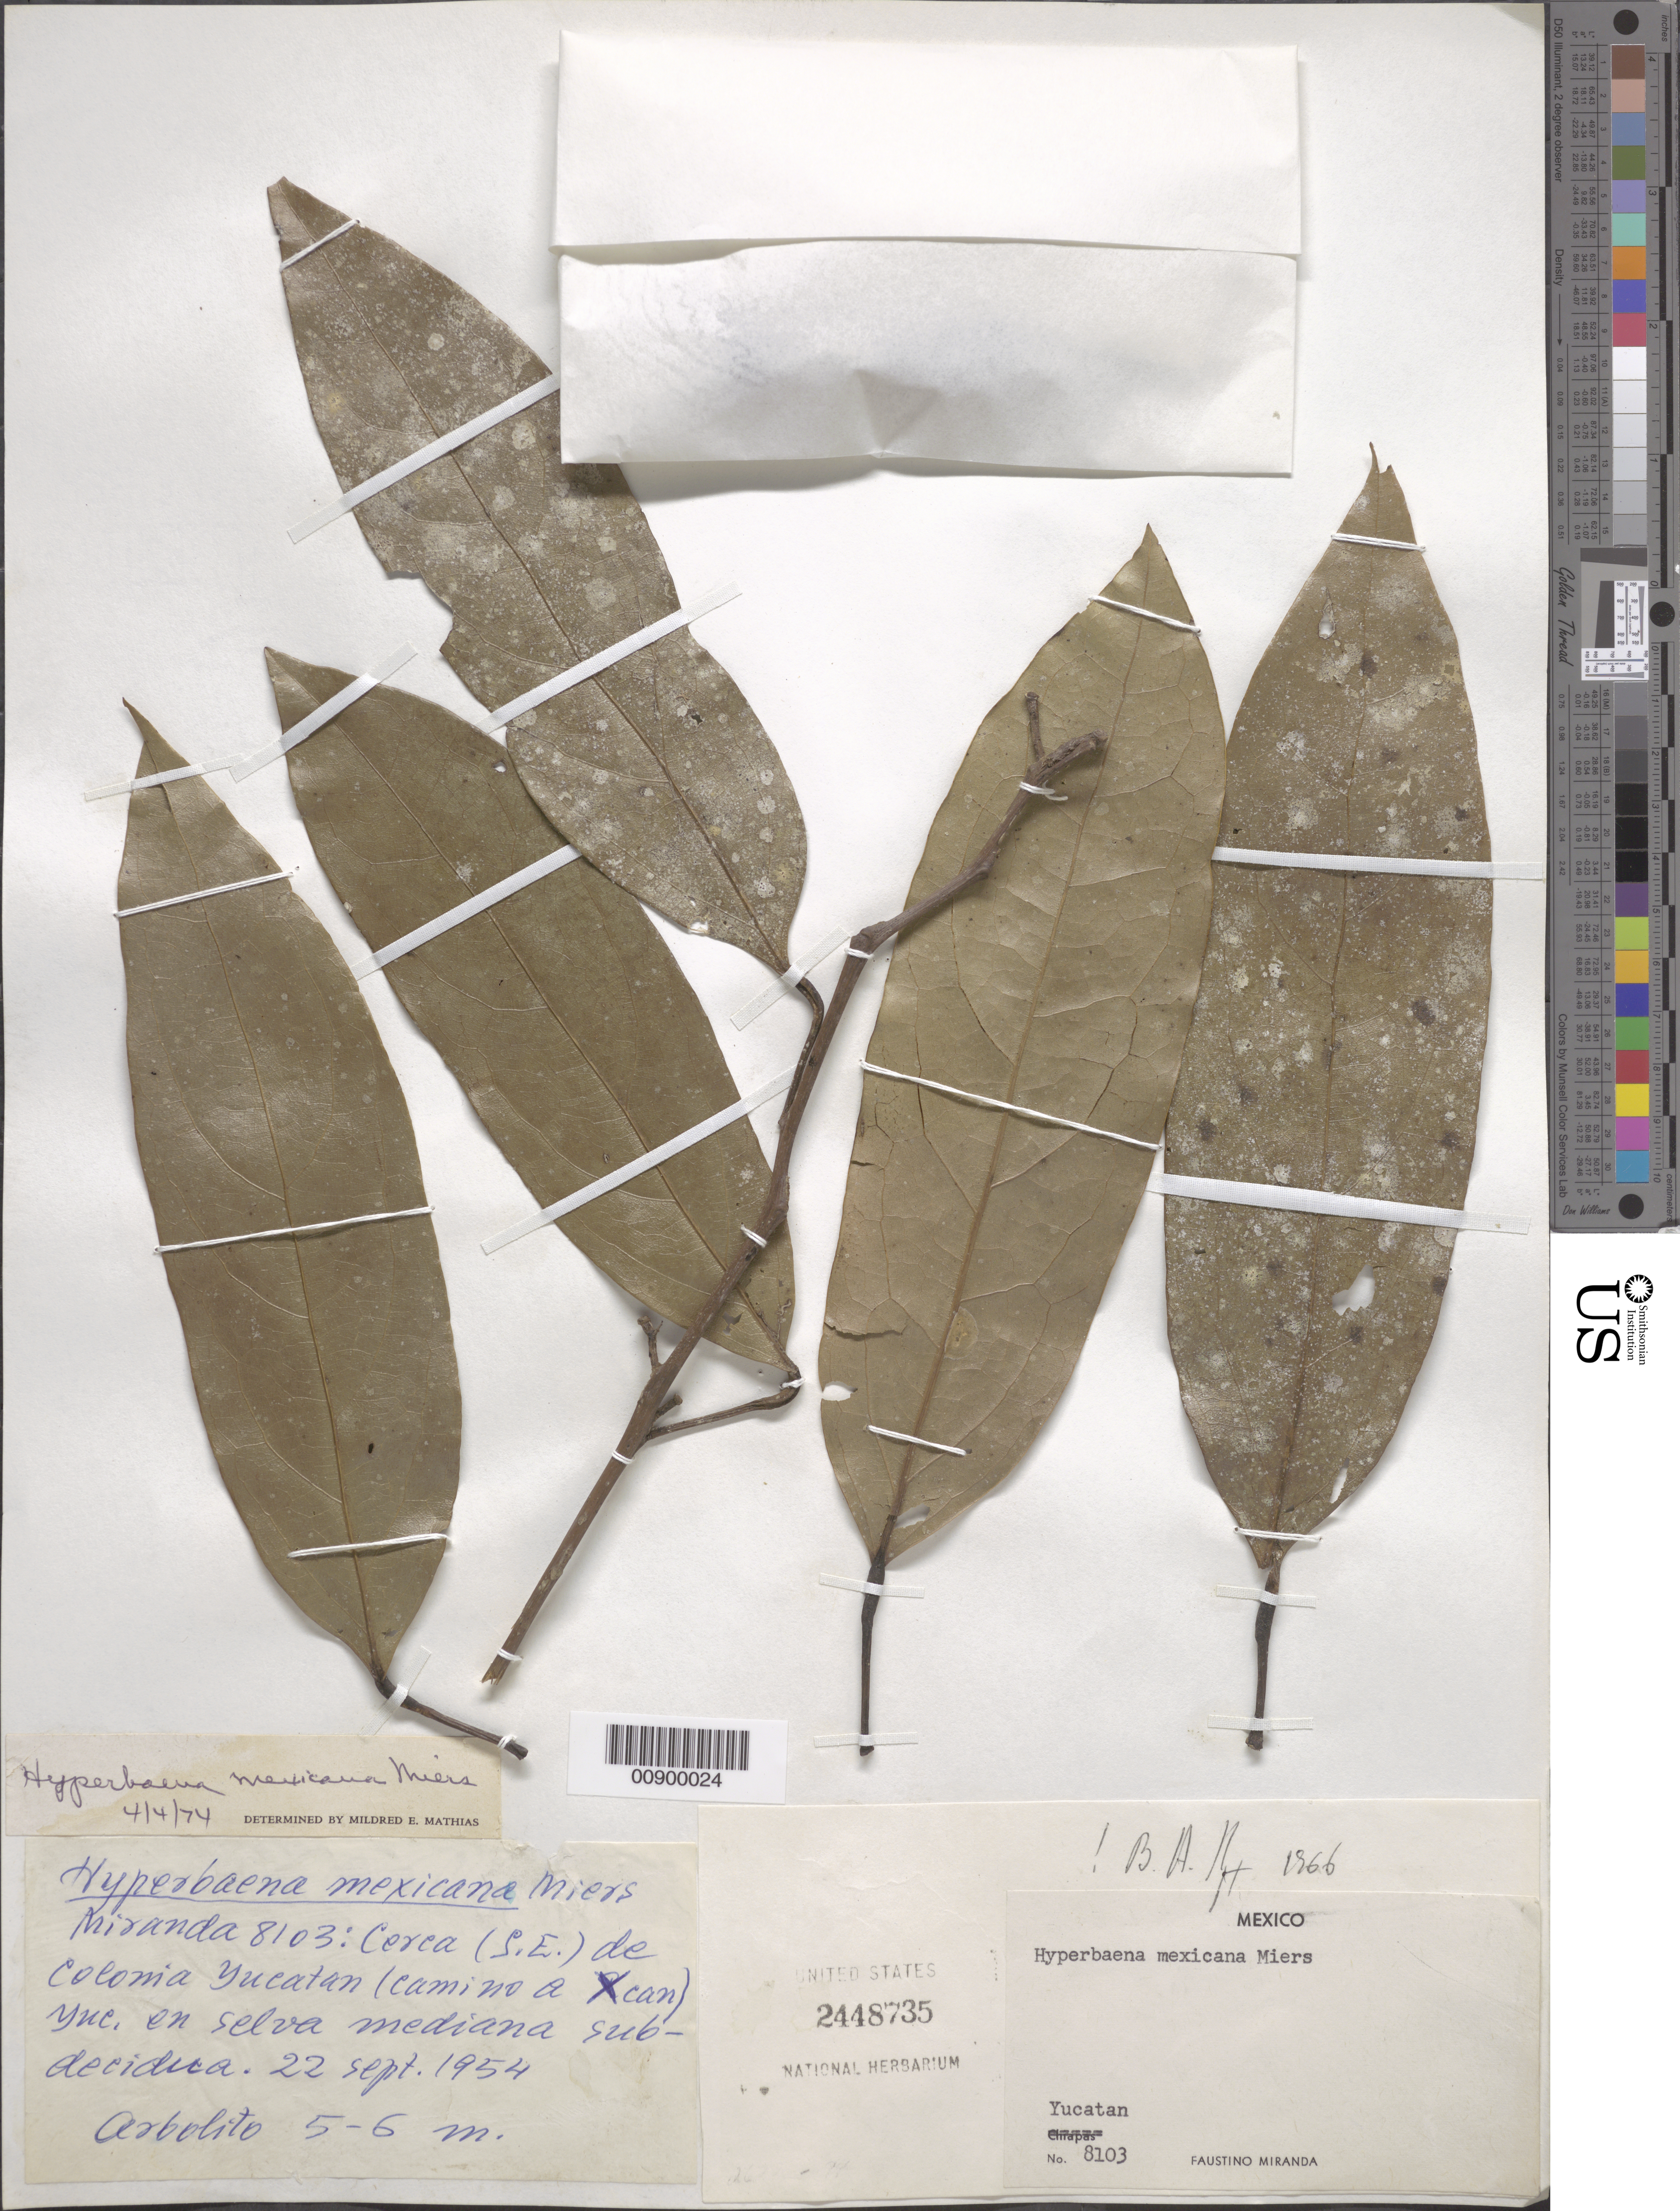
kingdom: Plantae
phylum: Tracheophyta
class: Magnoliopsida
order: Ranunculales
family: Menispermaceae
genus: Hyperbaena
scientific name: Hyperbaena mexicana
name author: Miers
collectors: Miranda G., F.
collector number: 8103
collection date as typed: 22 Sep 1954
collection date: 1954-09-22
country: Mexico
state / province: Yucatán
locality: Cerca (S.E.) de Colonia Yucatán (camino a Xcan), Yucatán.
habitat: En selva mediana sub-decidua.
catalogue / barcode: US 2448735